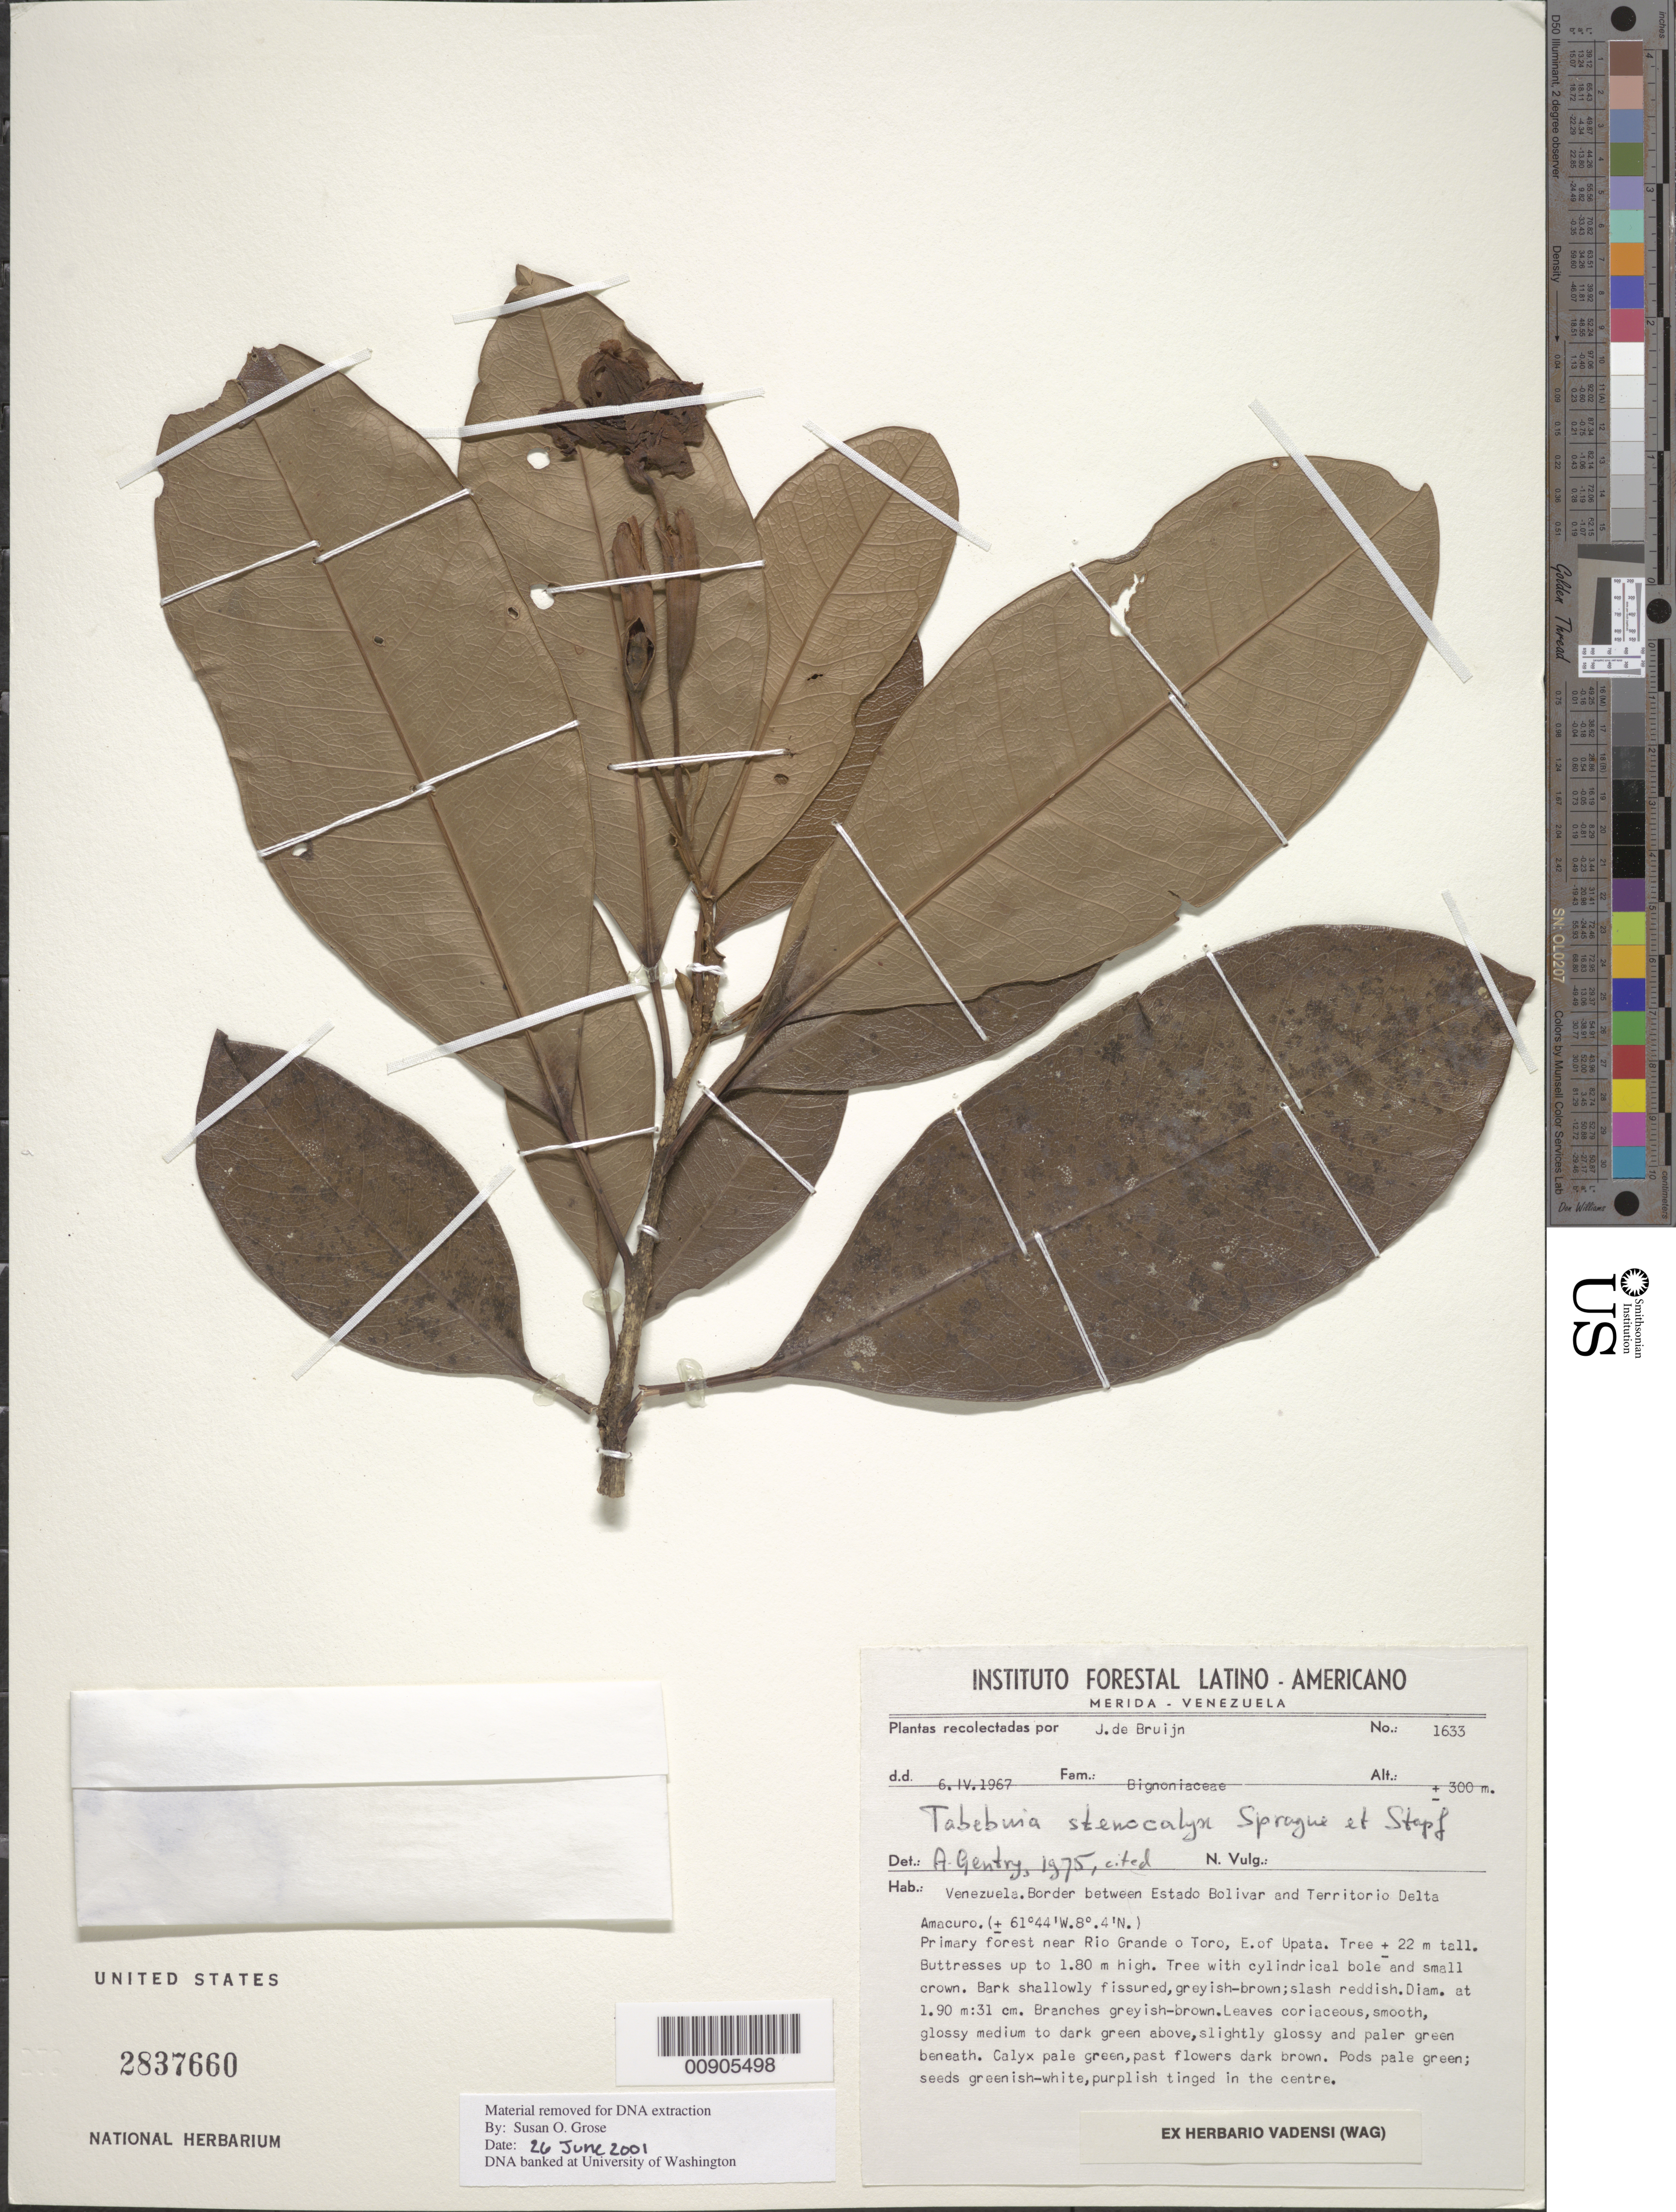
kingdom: Plantae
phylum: Tracheophyta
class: Magnoliopsida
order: Lamiales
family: Bignoniaceae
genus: Tabebuia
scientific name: Tabebuia stenocalyx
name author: Sprague & Stapf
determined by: Gentry, A. H.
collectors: J. Bruijn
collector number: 1633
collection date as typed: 6-Apr-67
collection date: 1967-04-06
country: Venezuela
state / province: Delta Amacuro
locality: Estado Bolívar and Territorío Delta Amacuro border, near Río Grande o Toro, E of Upata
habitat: Primary forest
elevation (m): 300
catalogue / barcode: US 2837660